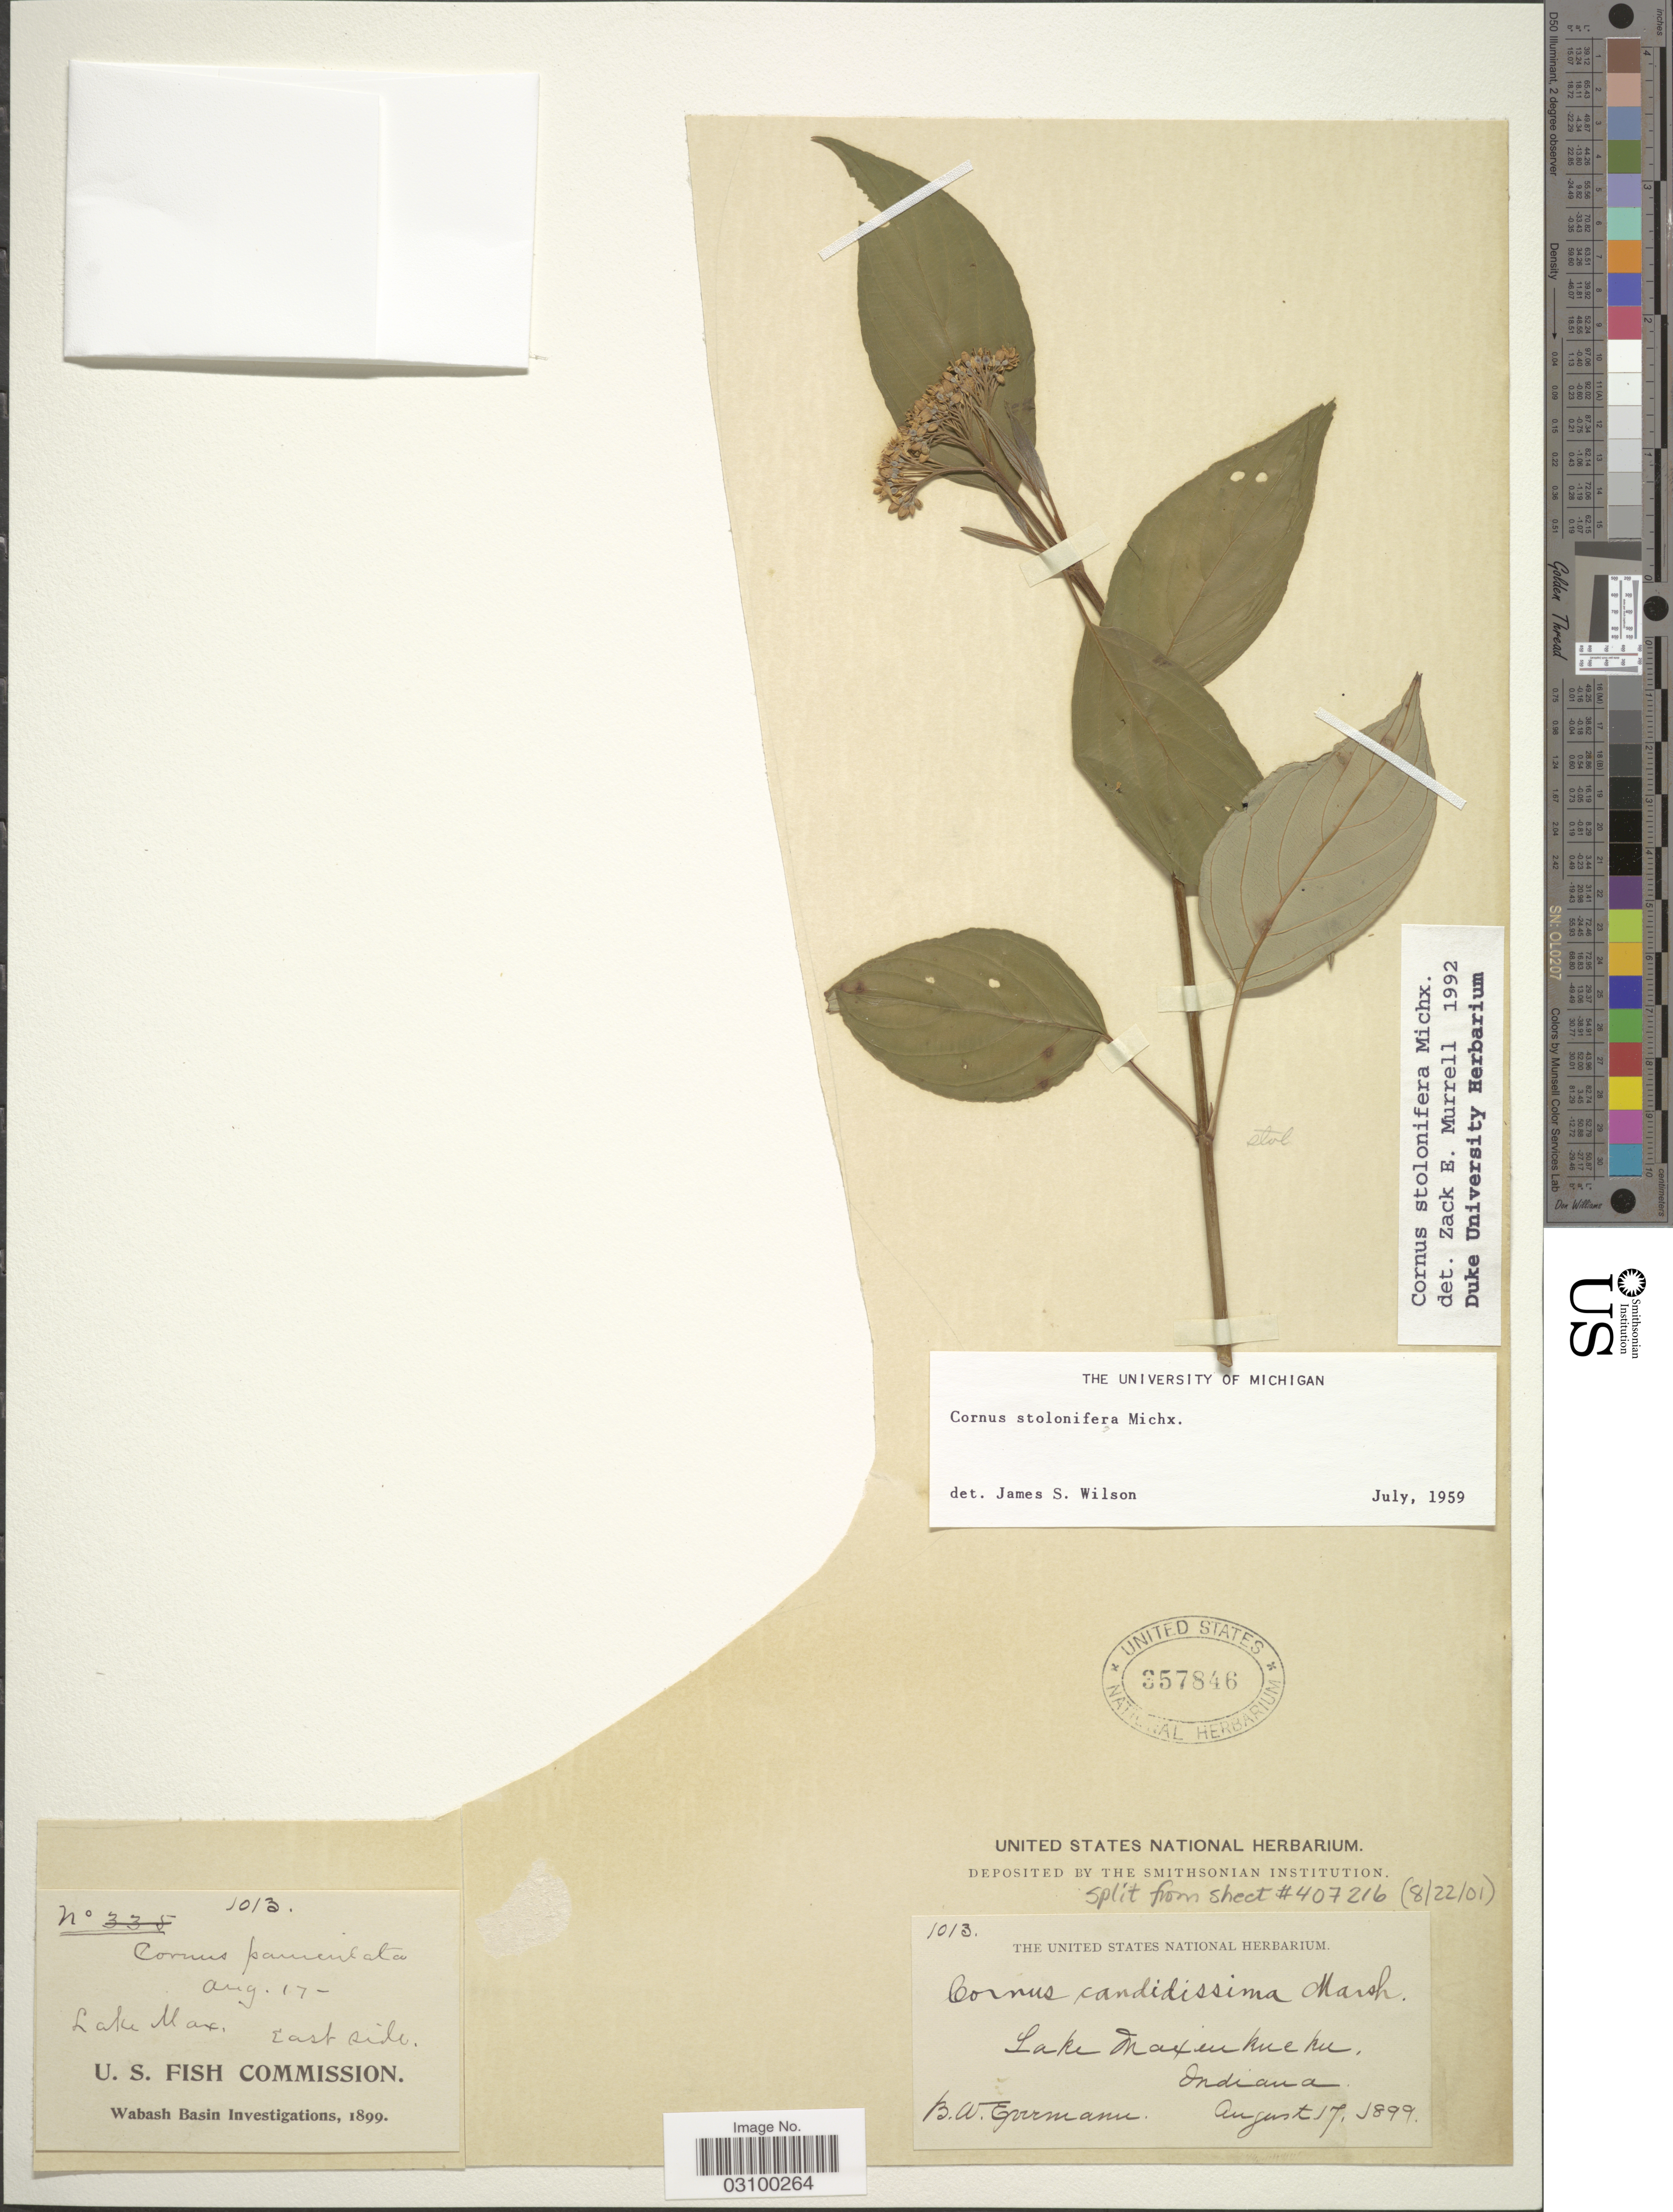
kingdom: Plantae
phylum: Tracheophyta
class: Magnoliopsida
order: Cornales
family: Cornaceae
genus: Cornus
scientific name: Cornus sericea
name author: L.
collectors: B. W. Evermann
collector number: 1013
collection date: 1899-08-17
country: United States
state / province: Indiana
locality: Lake Maxinkuckee. East side.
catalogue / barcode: US 357846